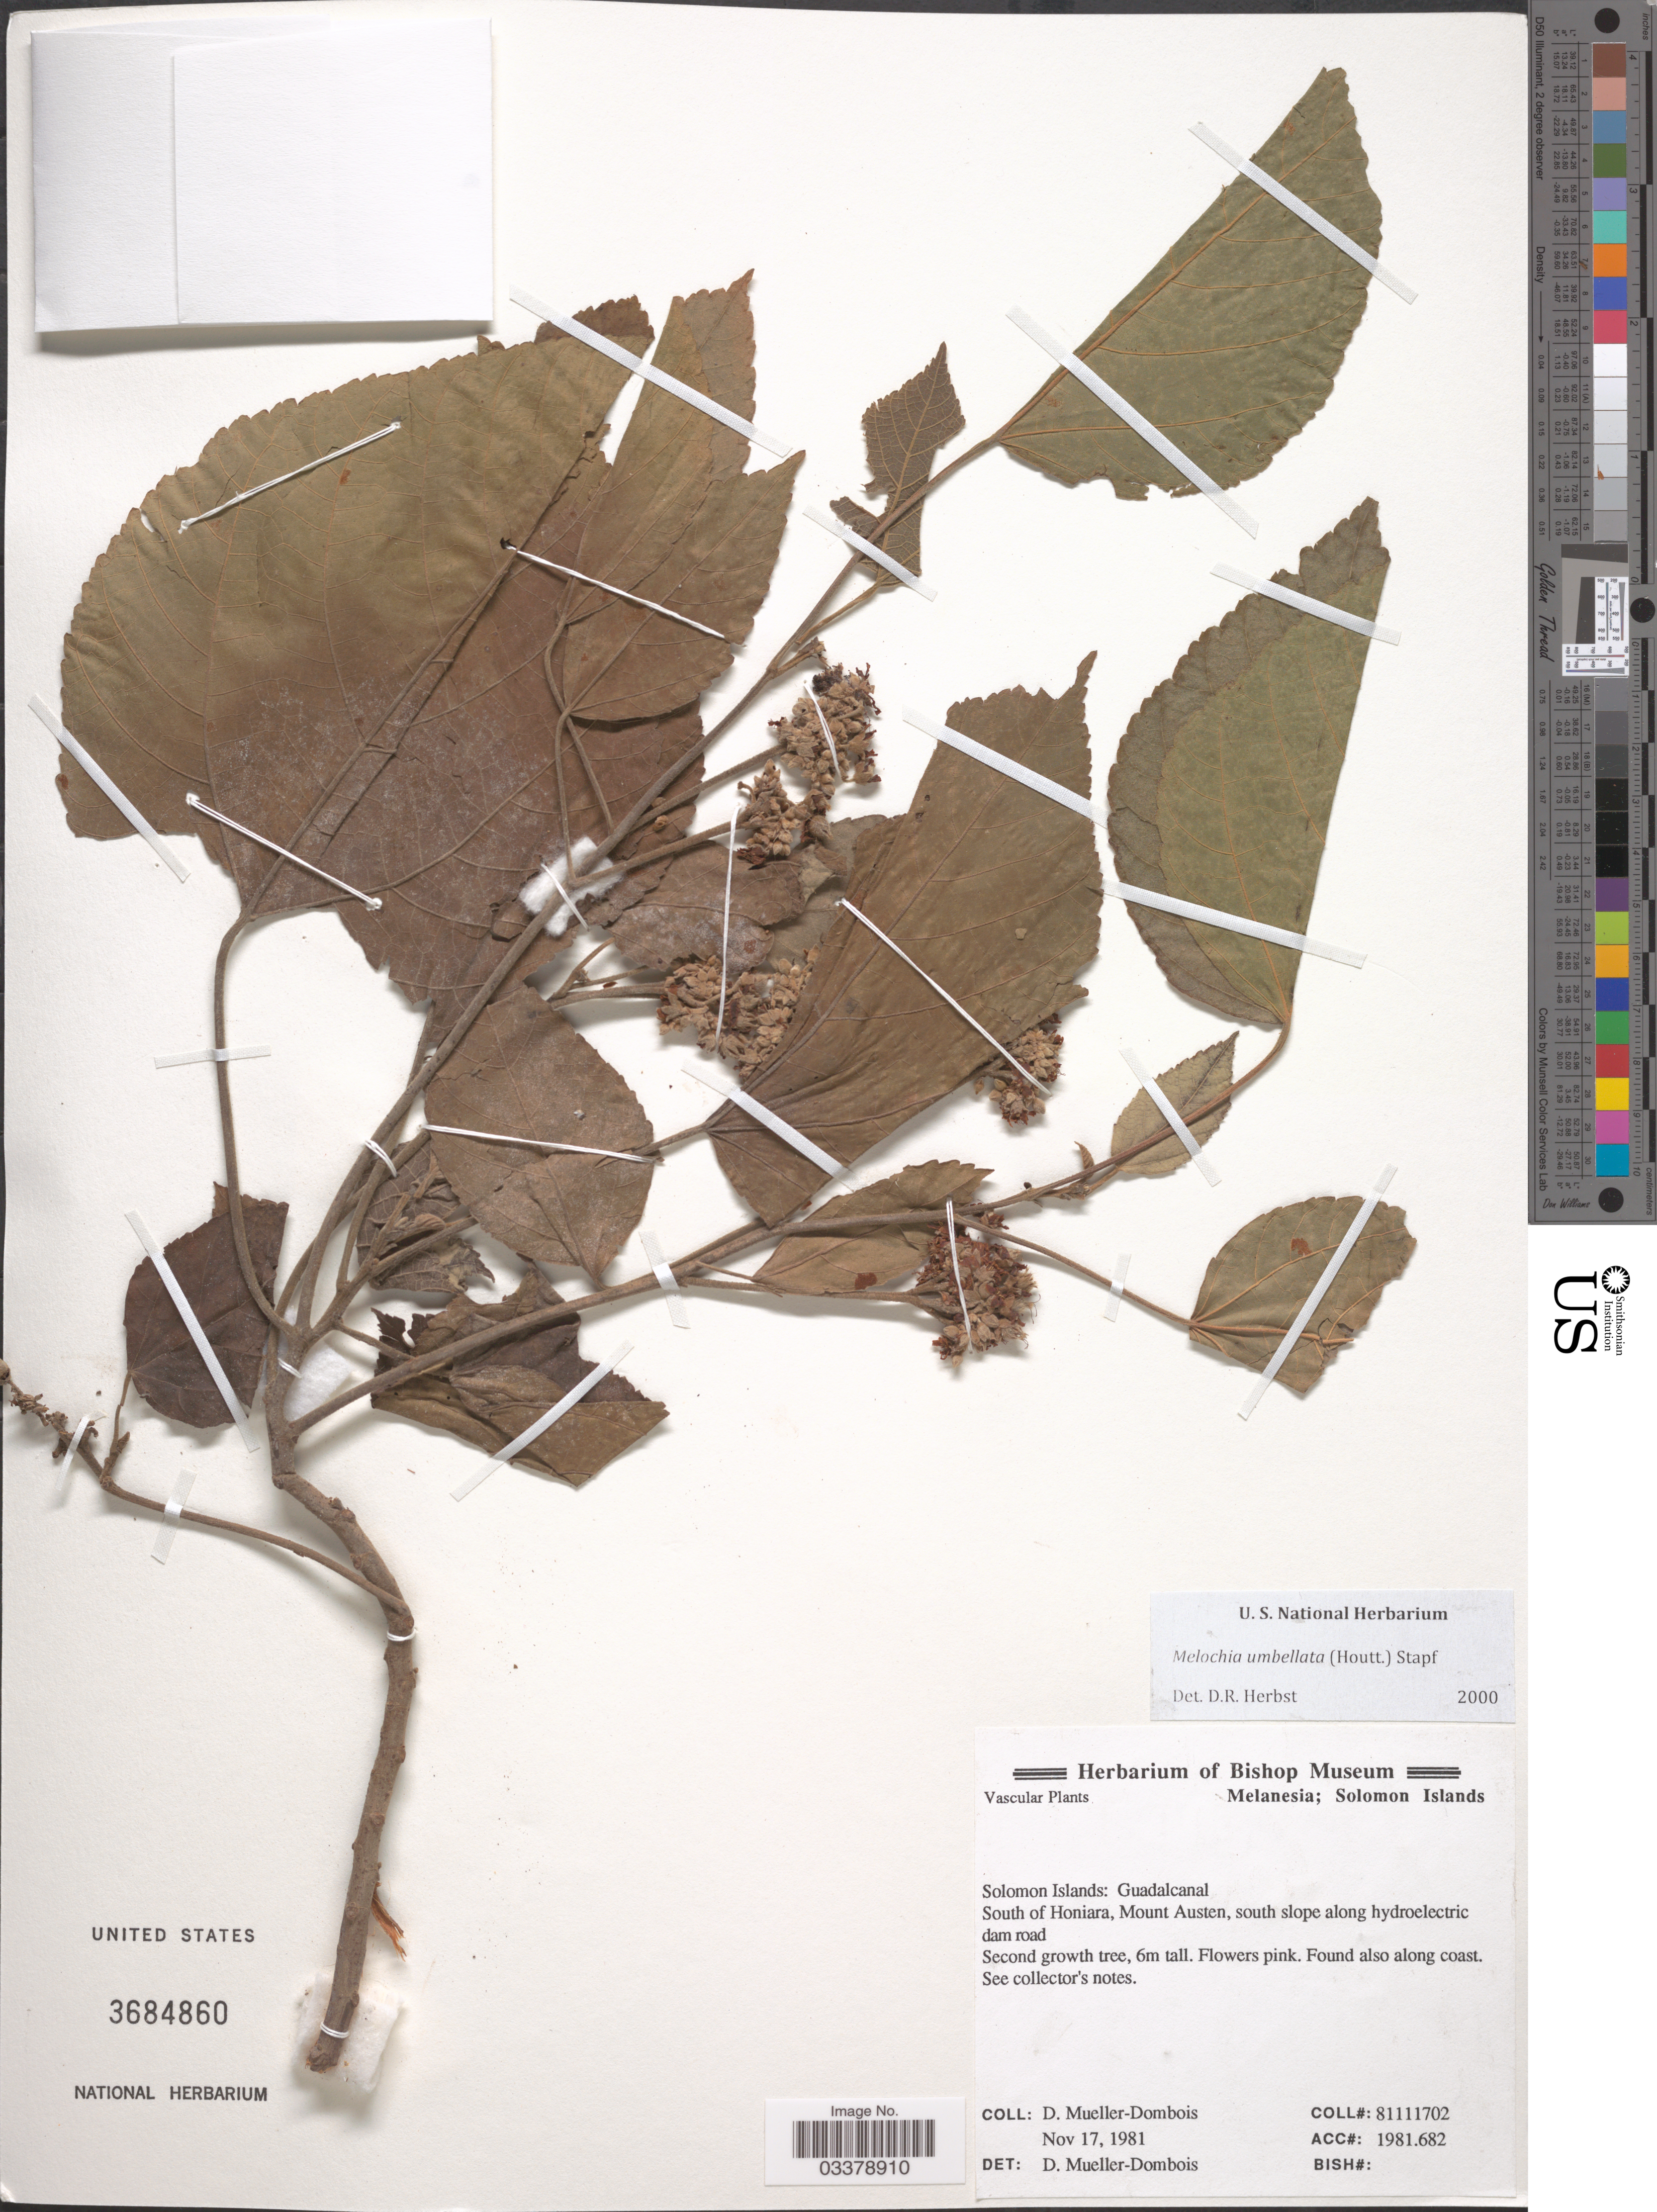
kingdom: Plantae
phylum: Tracheophyta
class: Magnoliopsida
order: Malvales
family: Malvaceae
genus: Melochia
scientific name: Melochia umbellata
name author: Stapf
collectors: D. Mueller-Dombois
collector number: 81111702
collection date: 1981-11-17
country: Solomon Islands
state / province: Solomon Islands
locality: Guadalcanal. South of Honiara, Mount Austen, south slope along hydroelectric dam road.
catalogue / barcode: US 3684860